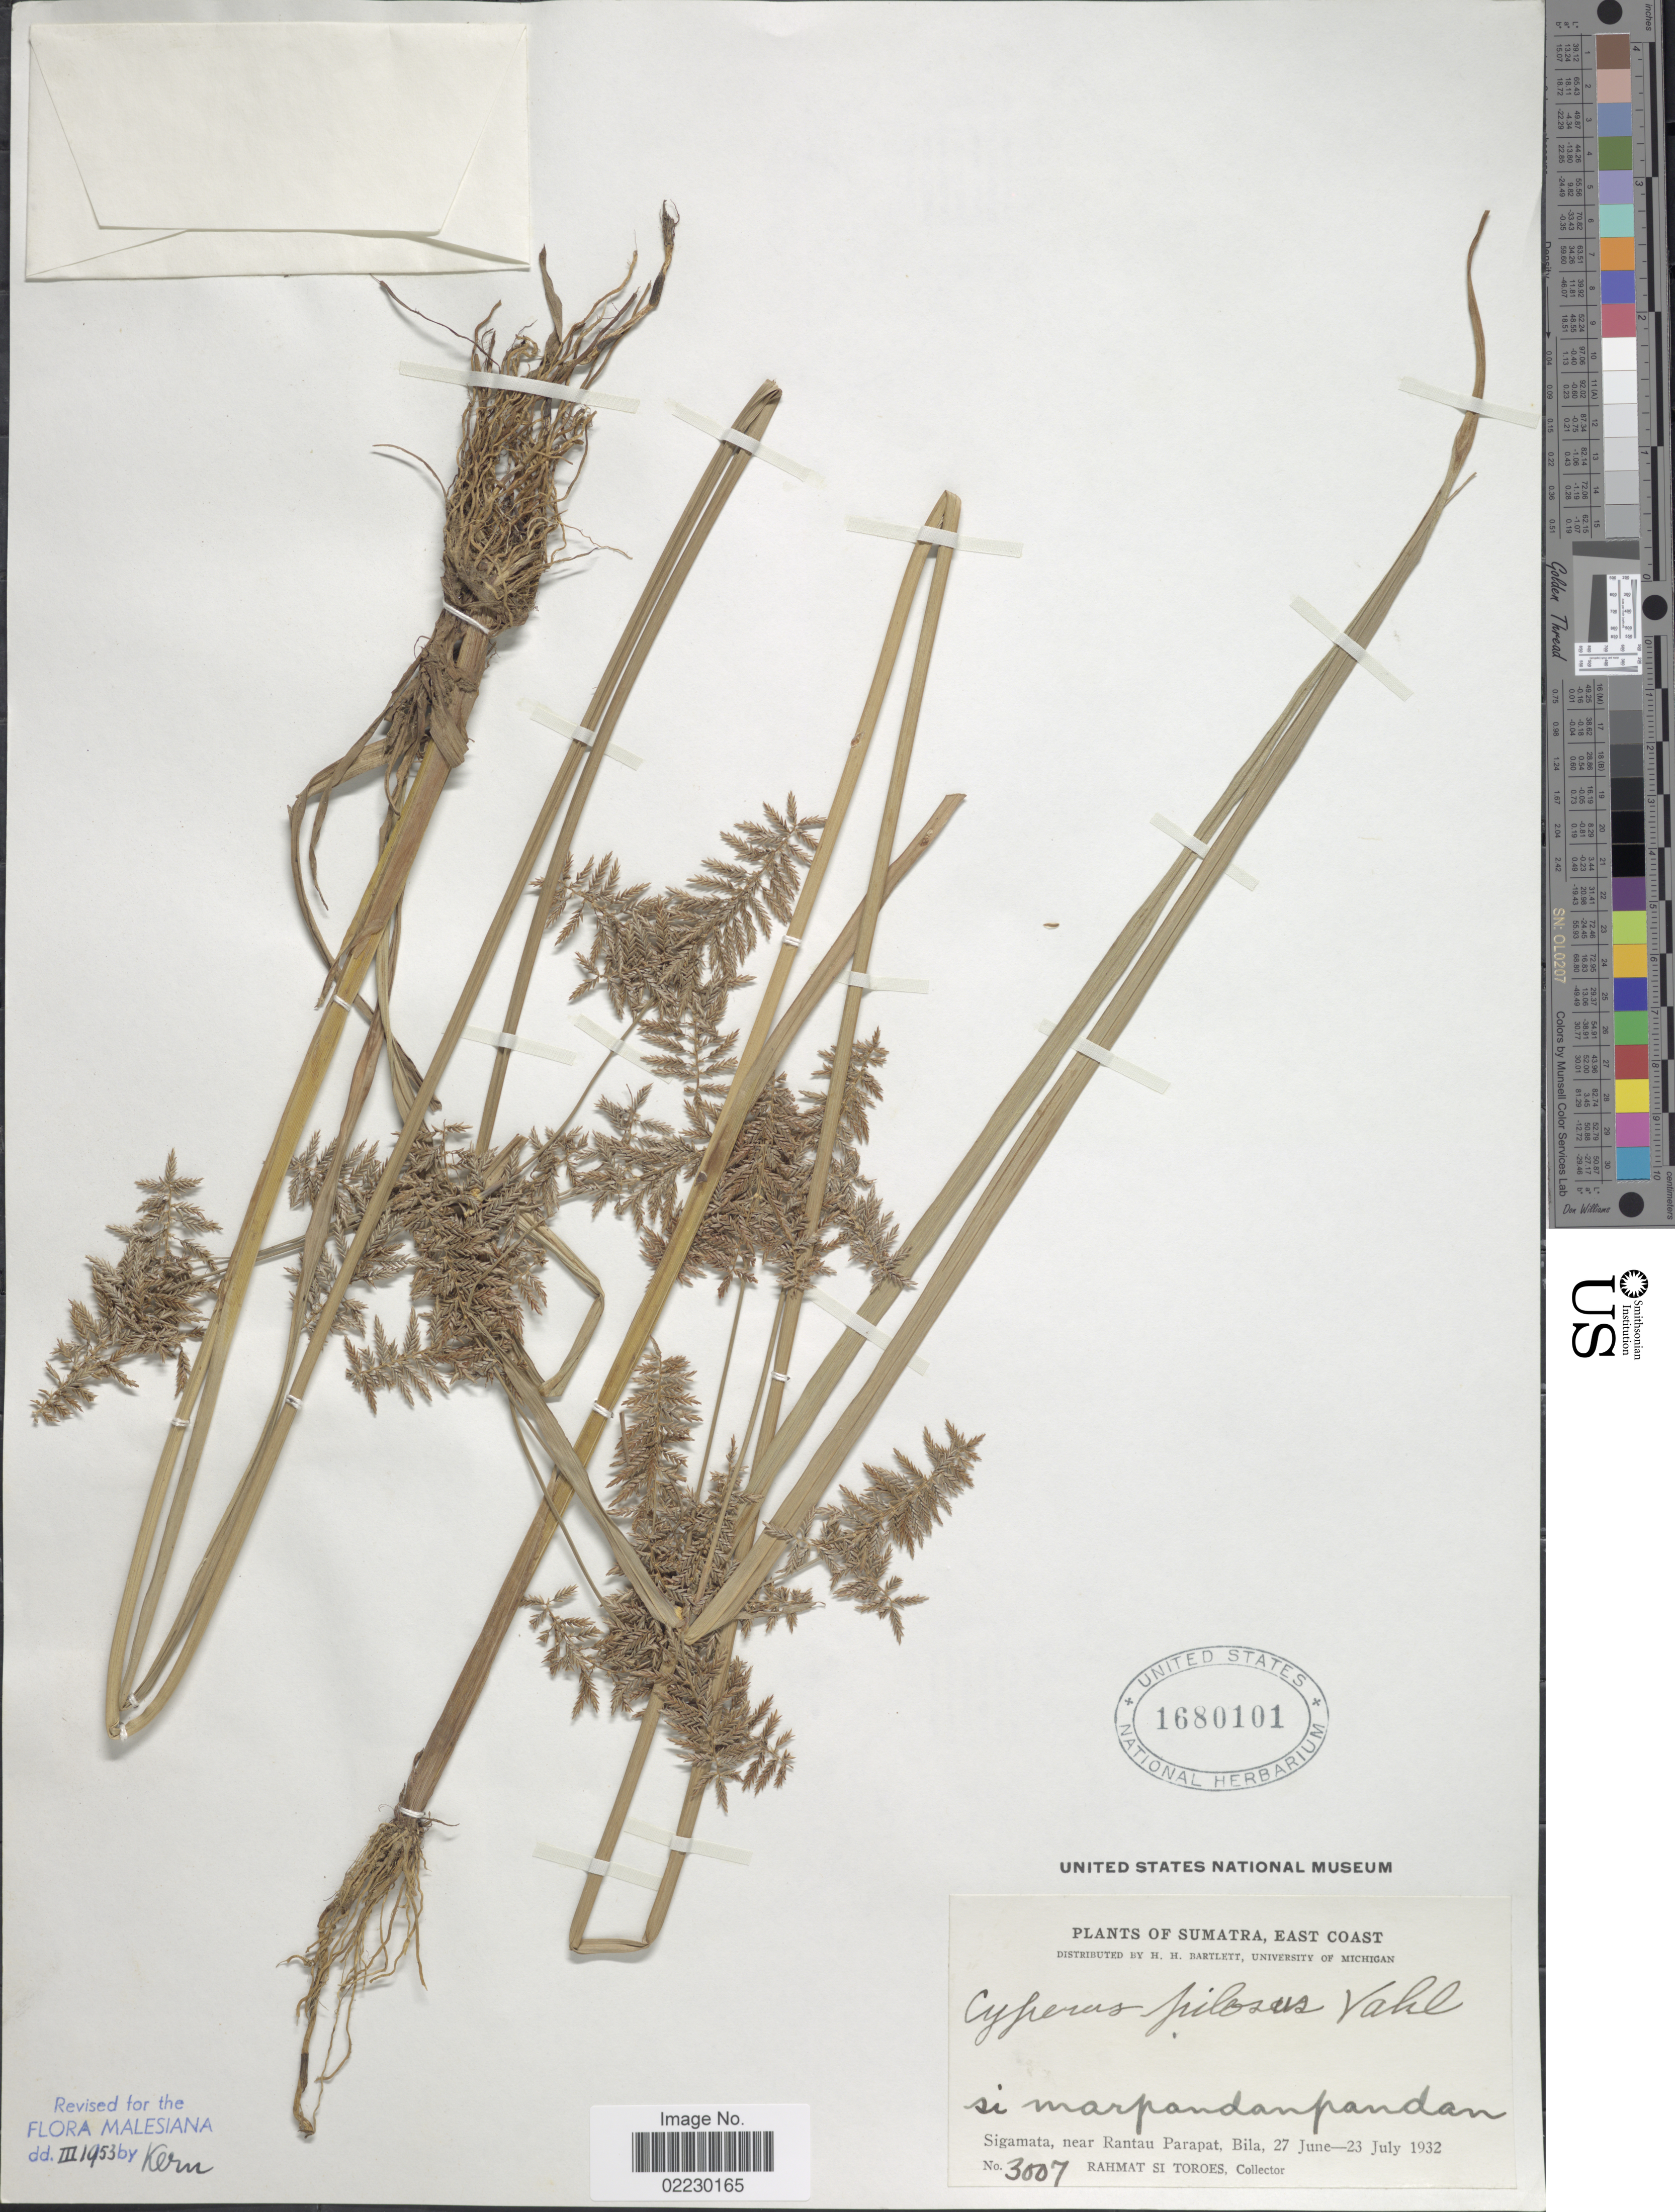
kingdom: Plantae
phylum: Tracheophyta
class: Liliopsida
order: Poales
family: Cyperaceae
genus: Cyperus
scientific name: Cyperus pilosus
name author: Vahl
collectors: Rahmat Si Boeea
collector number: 3007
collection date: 1932-06-27/1932-07-23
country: Indonesia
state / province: Sumatra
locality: East Coast, Sigamata, near Rantau Parapat, Bila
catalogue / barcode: US 1680101